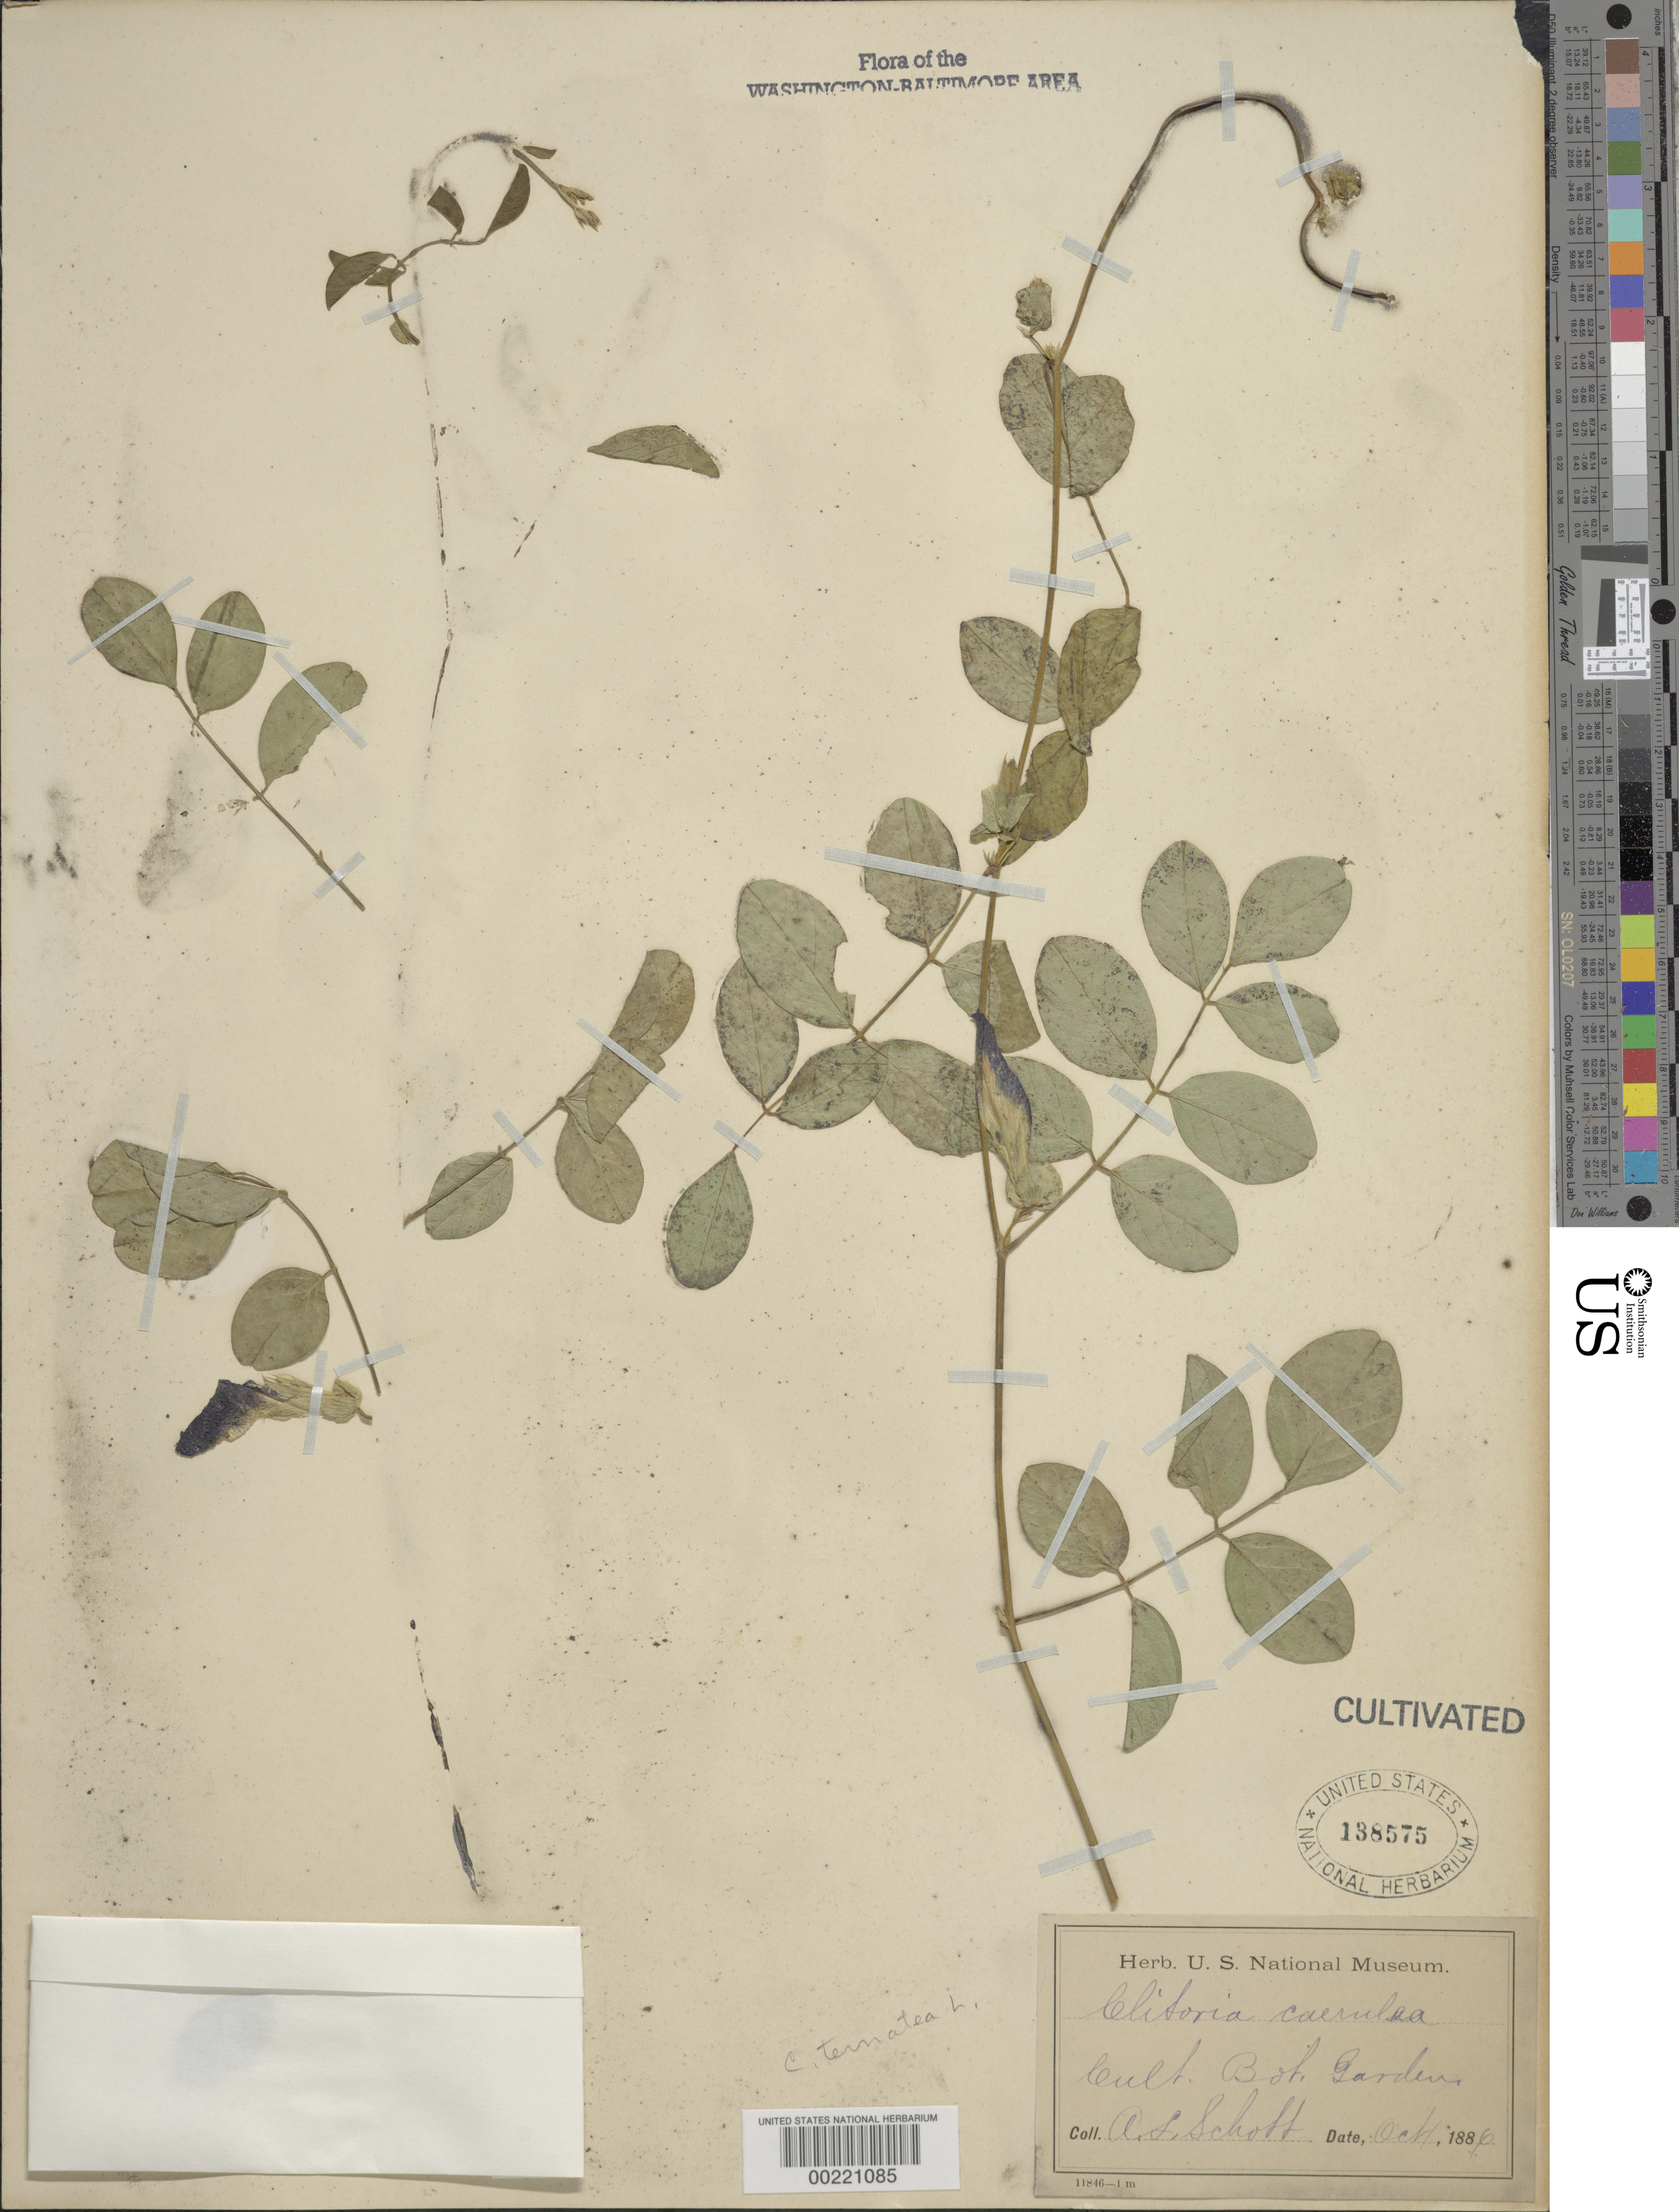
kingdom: Plantae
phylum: Tracheophyta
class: Magnoliopsida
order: Fabales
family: Fabaceae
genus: Clitoria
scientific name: Clitoria ternatea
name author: L.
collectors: A. S. Schott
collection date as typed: Oct 1886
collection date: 1886-10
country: United States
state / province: District of Columbia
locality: Botanical gardens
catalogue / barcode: US 138575